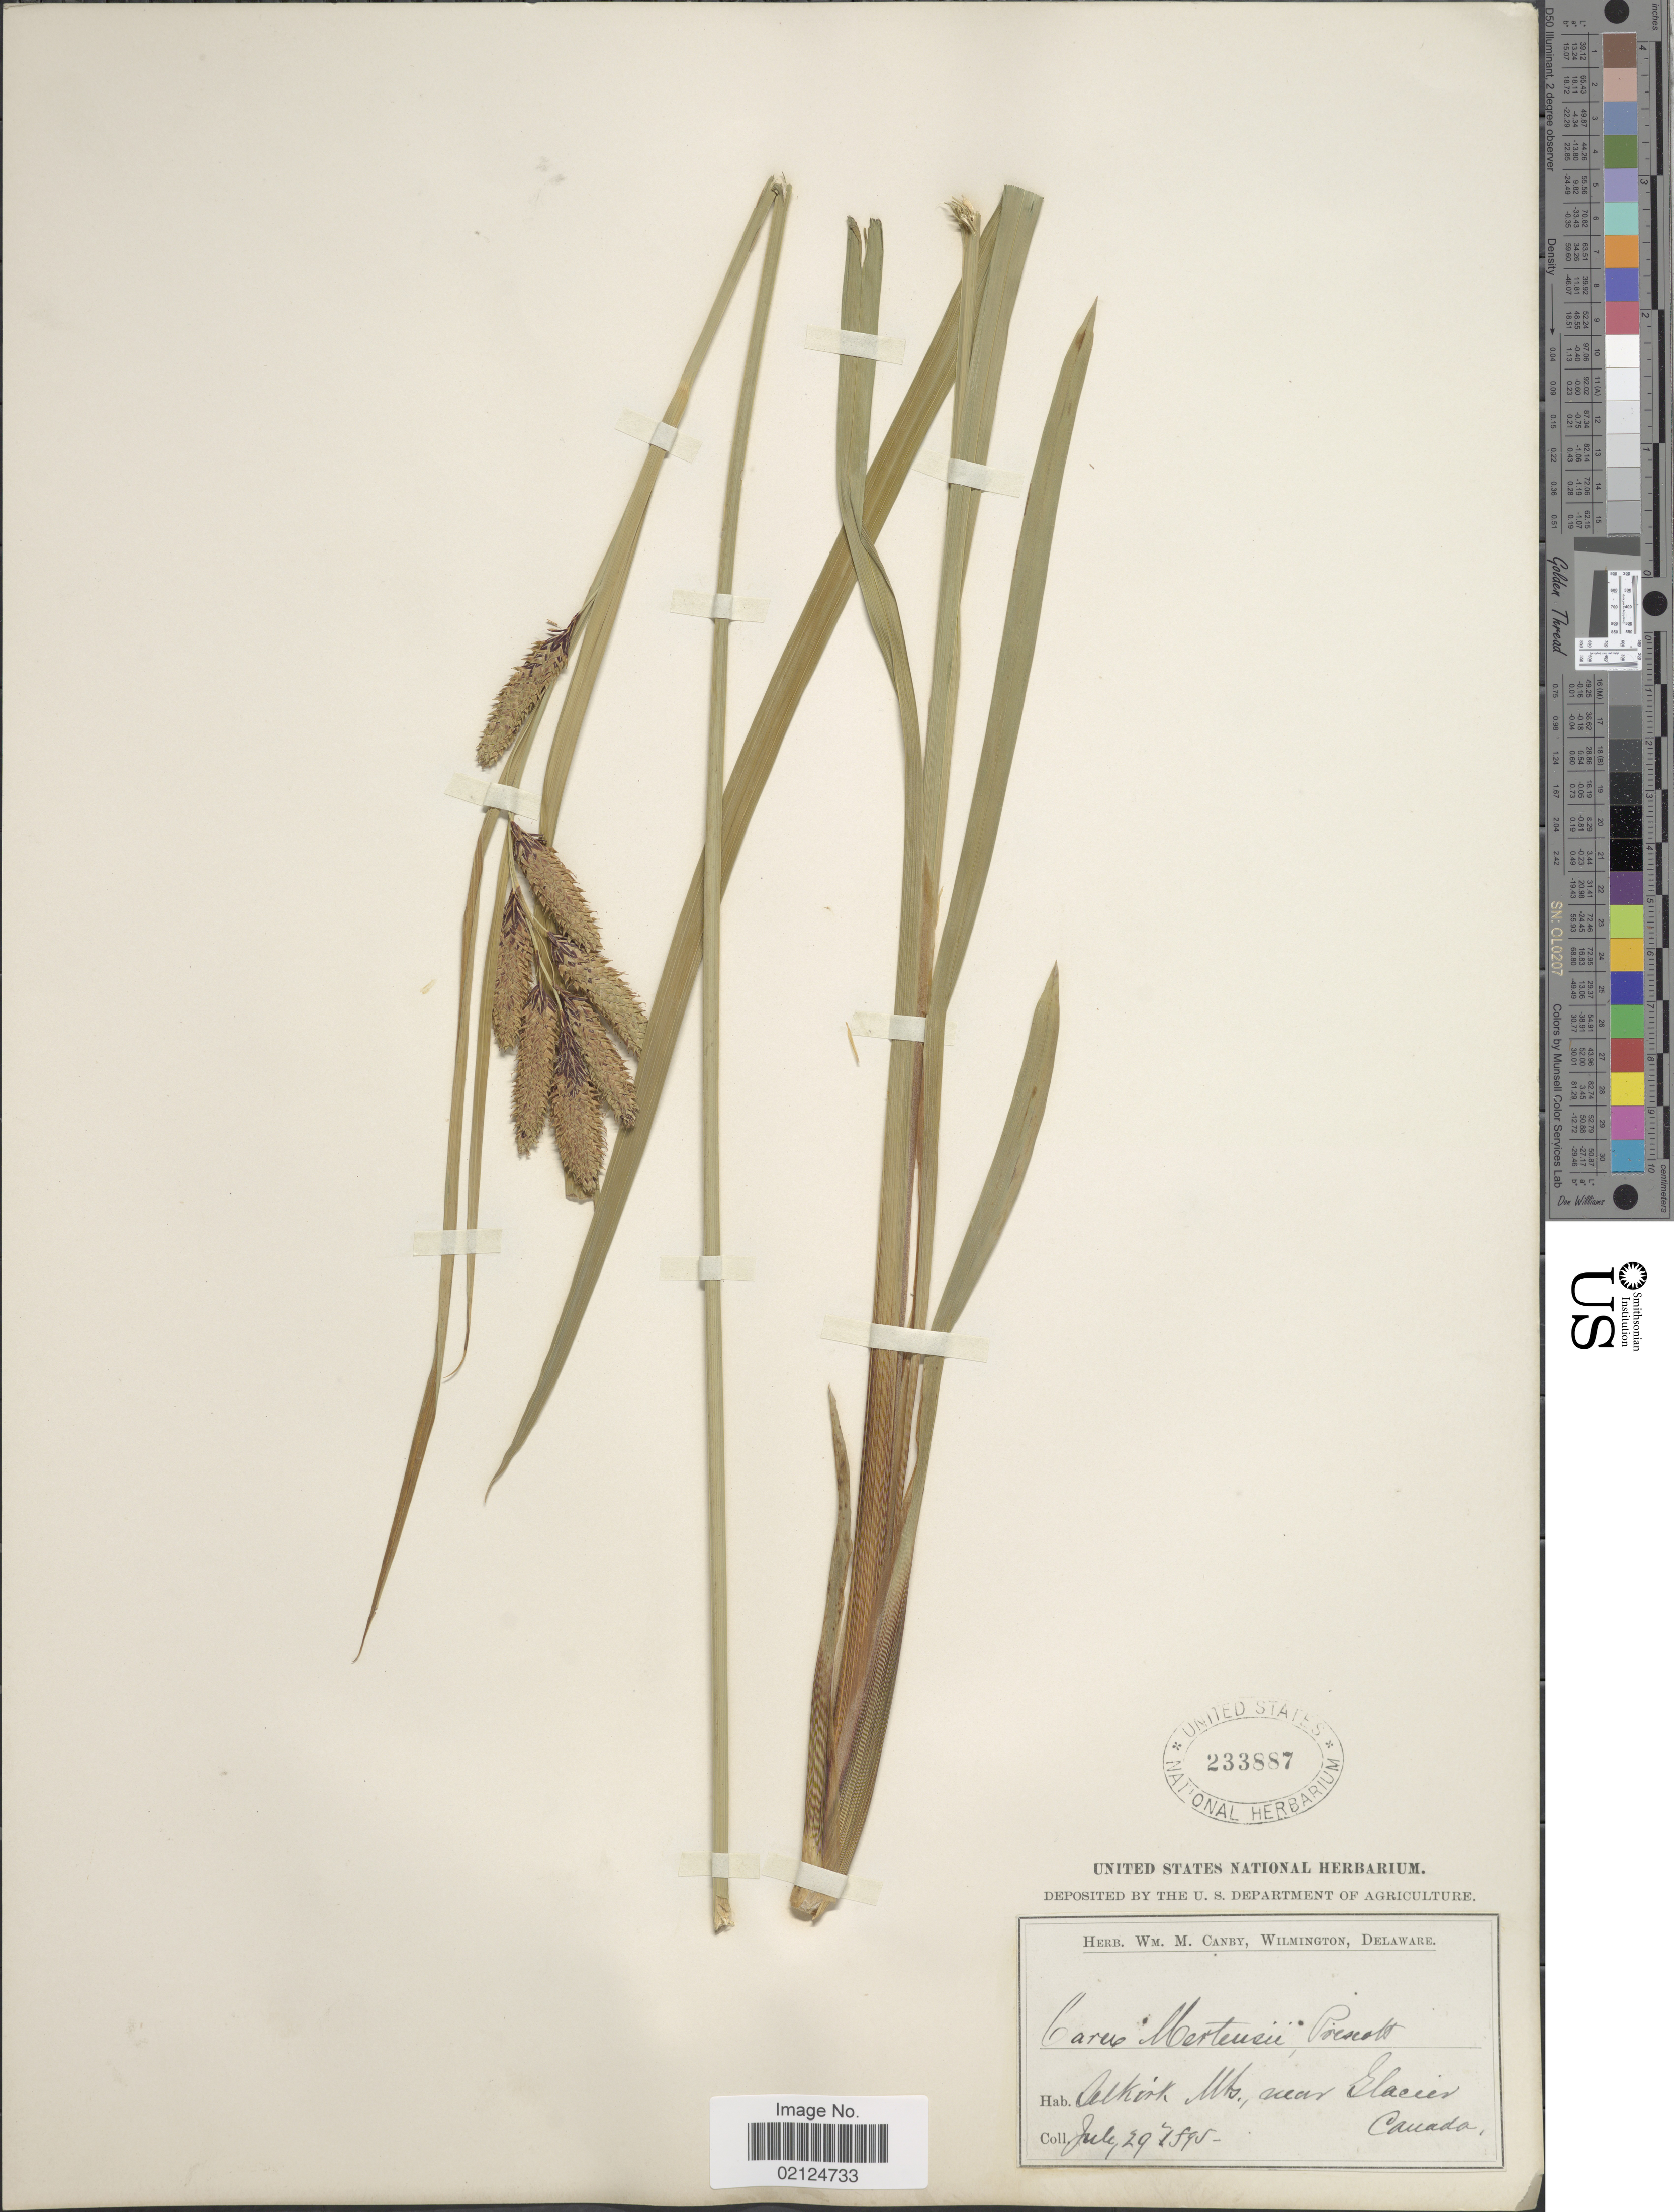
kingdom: Plantae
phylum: Tracheophyta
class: Liliopsida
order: Poales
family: Cyperaceae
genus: Carex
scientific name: Carex mertensii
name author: J.D. Prescott ex Bong.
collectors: ex herb. W.M. Canby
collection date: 1895-07-29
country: Canada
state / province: British Columbia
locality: Selkirk Mts, near Glacier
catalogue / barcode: US 233887